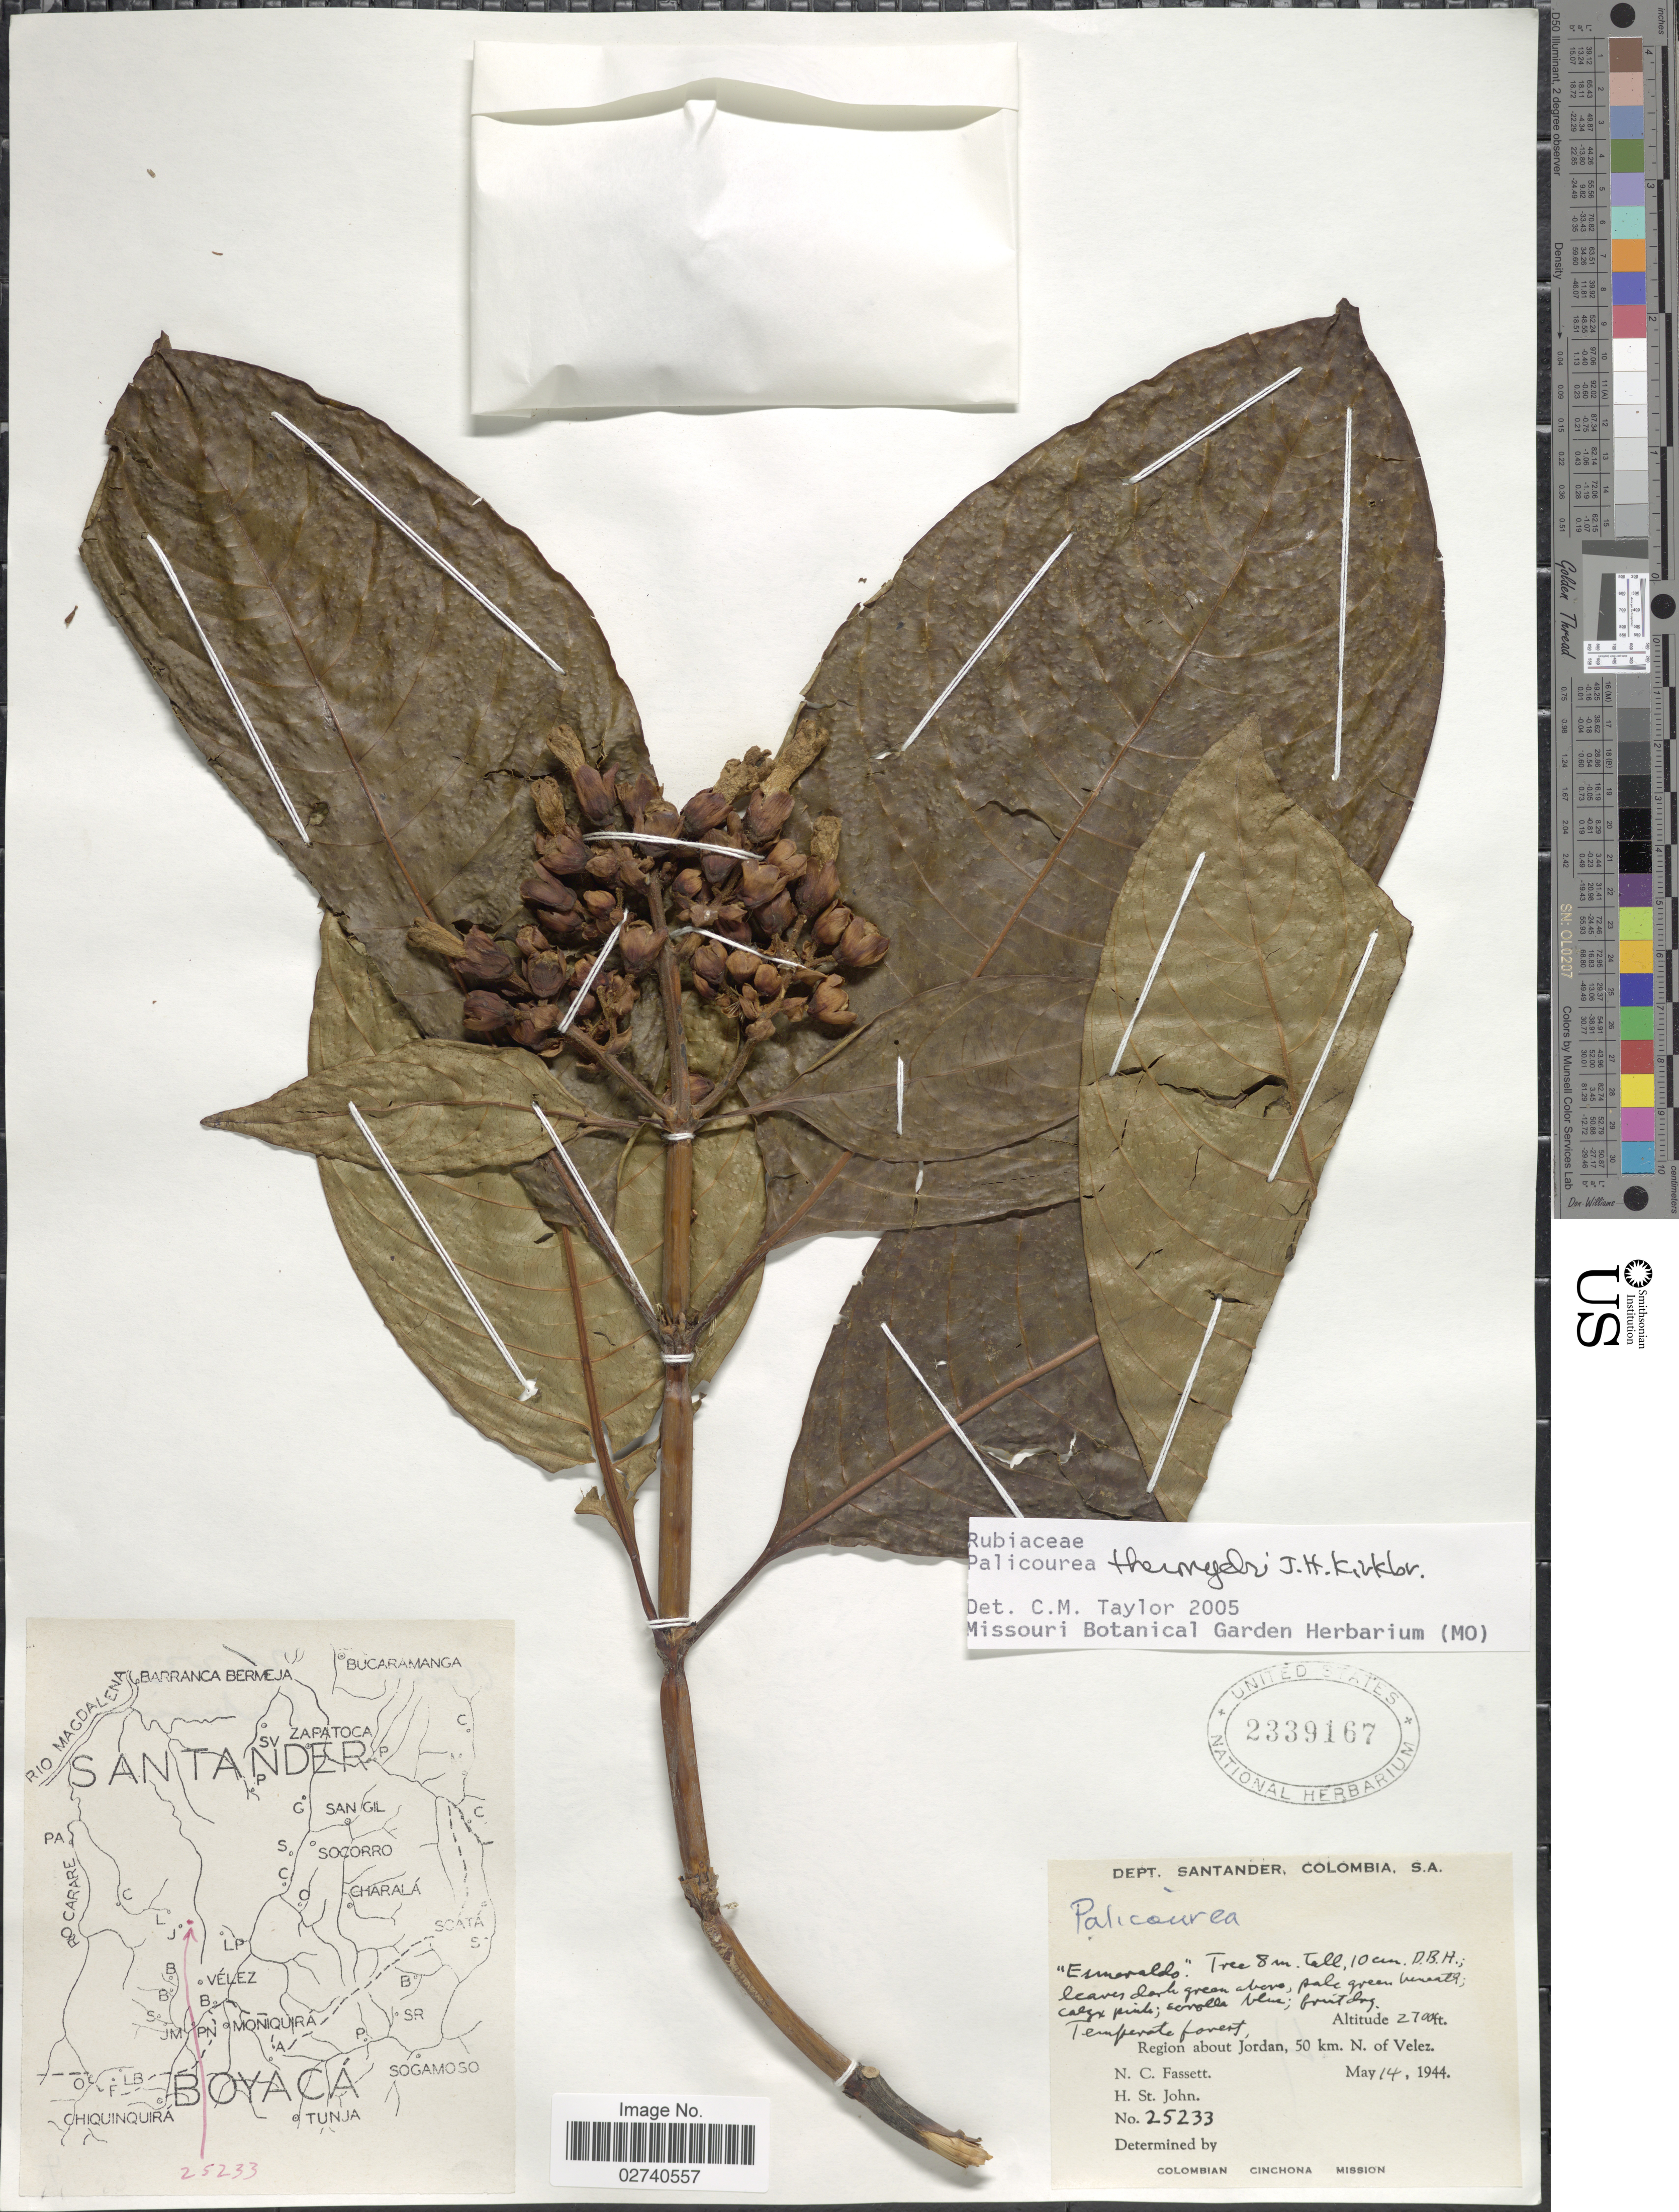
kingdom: Plantae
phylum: Tracheophyta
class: Magnoliopsida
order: Gentianales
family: Rubiaceae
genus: Palicourea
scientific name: Palicourea thermydri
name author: J.H. Kirkbr.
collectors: N. C. Fassett & H. St. John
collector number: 25233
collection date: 1944-05-14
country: Colombia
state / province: Santander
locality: Region about Jordan, 50 km. N. of Velez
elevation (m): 823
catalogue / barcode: US 2339167